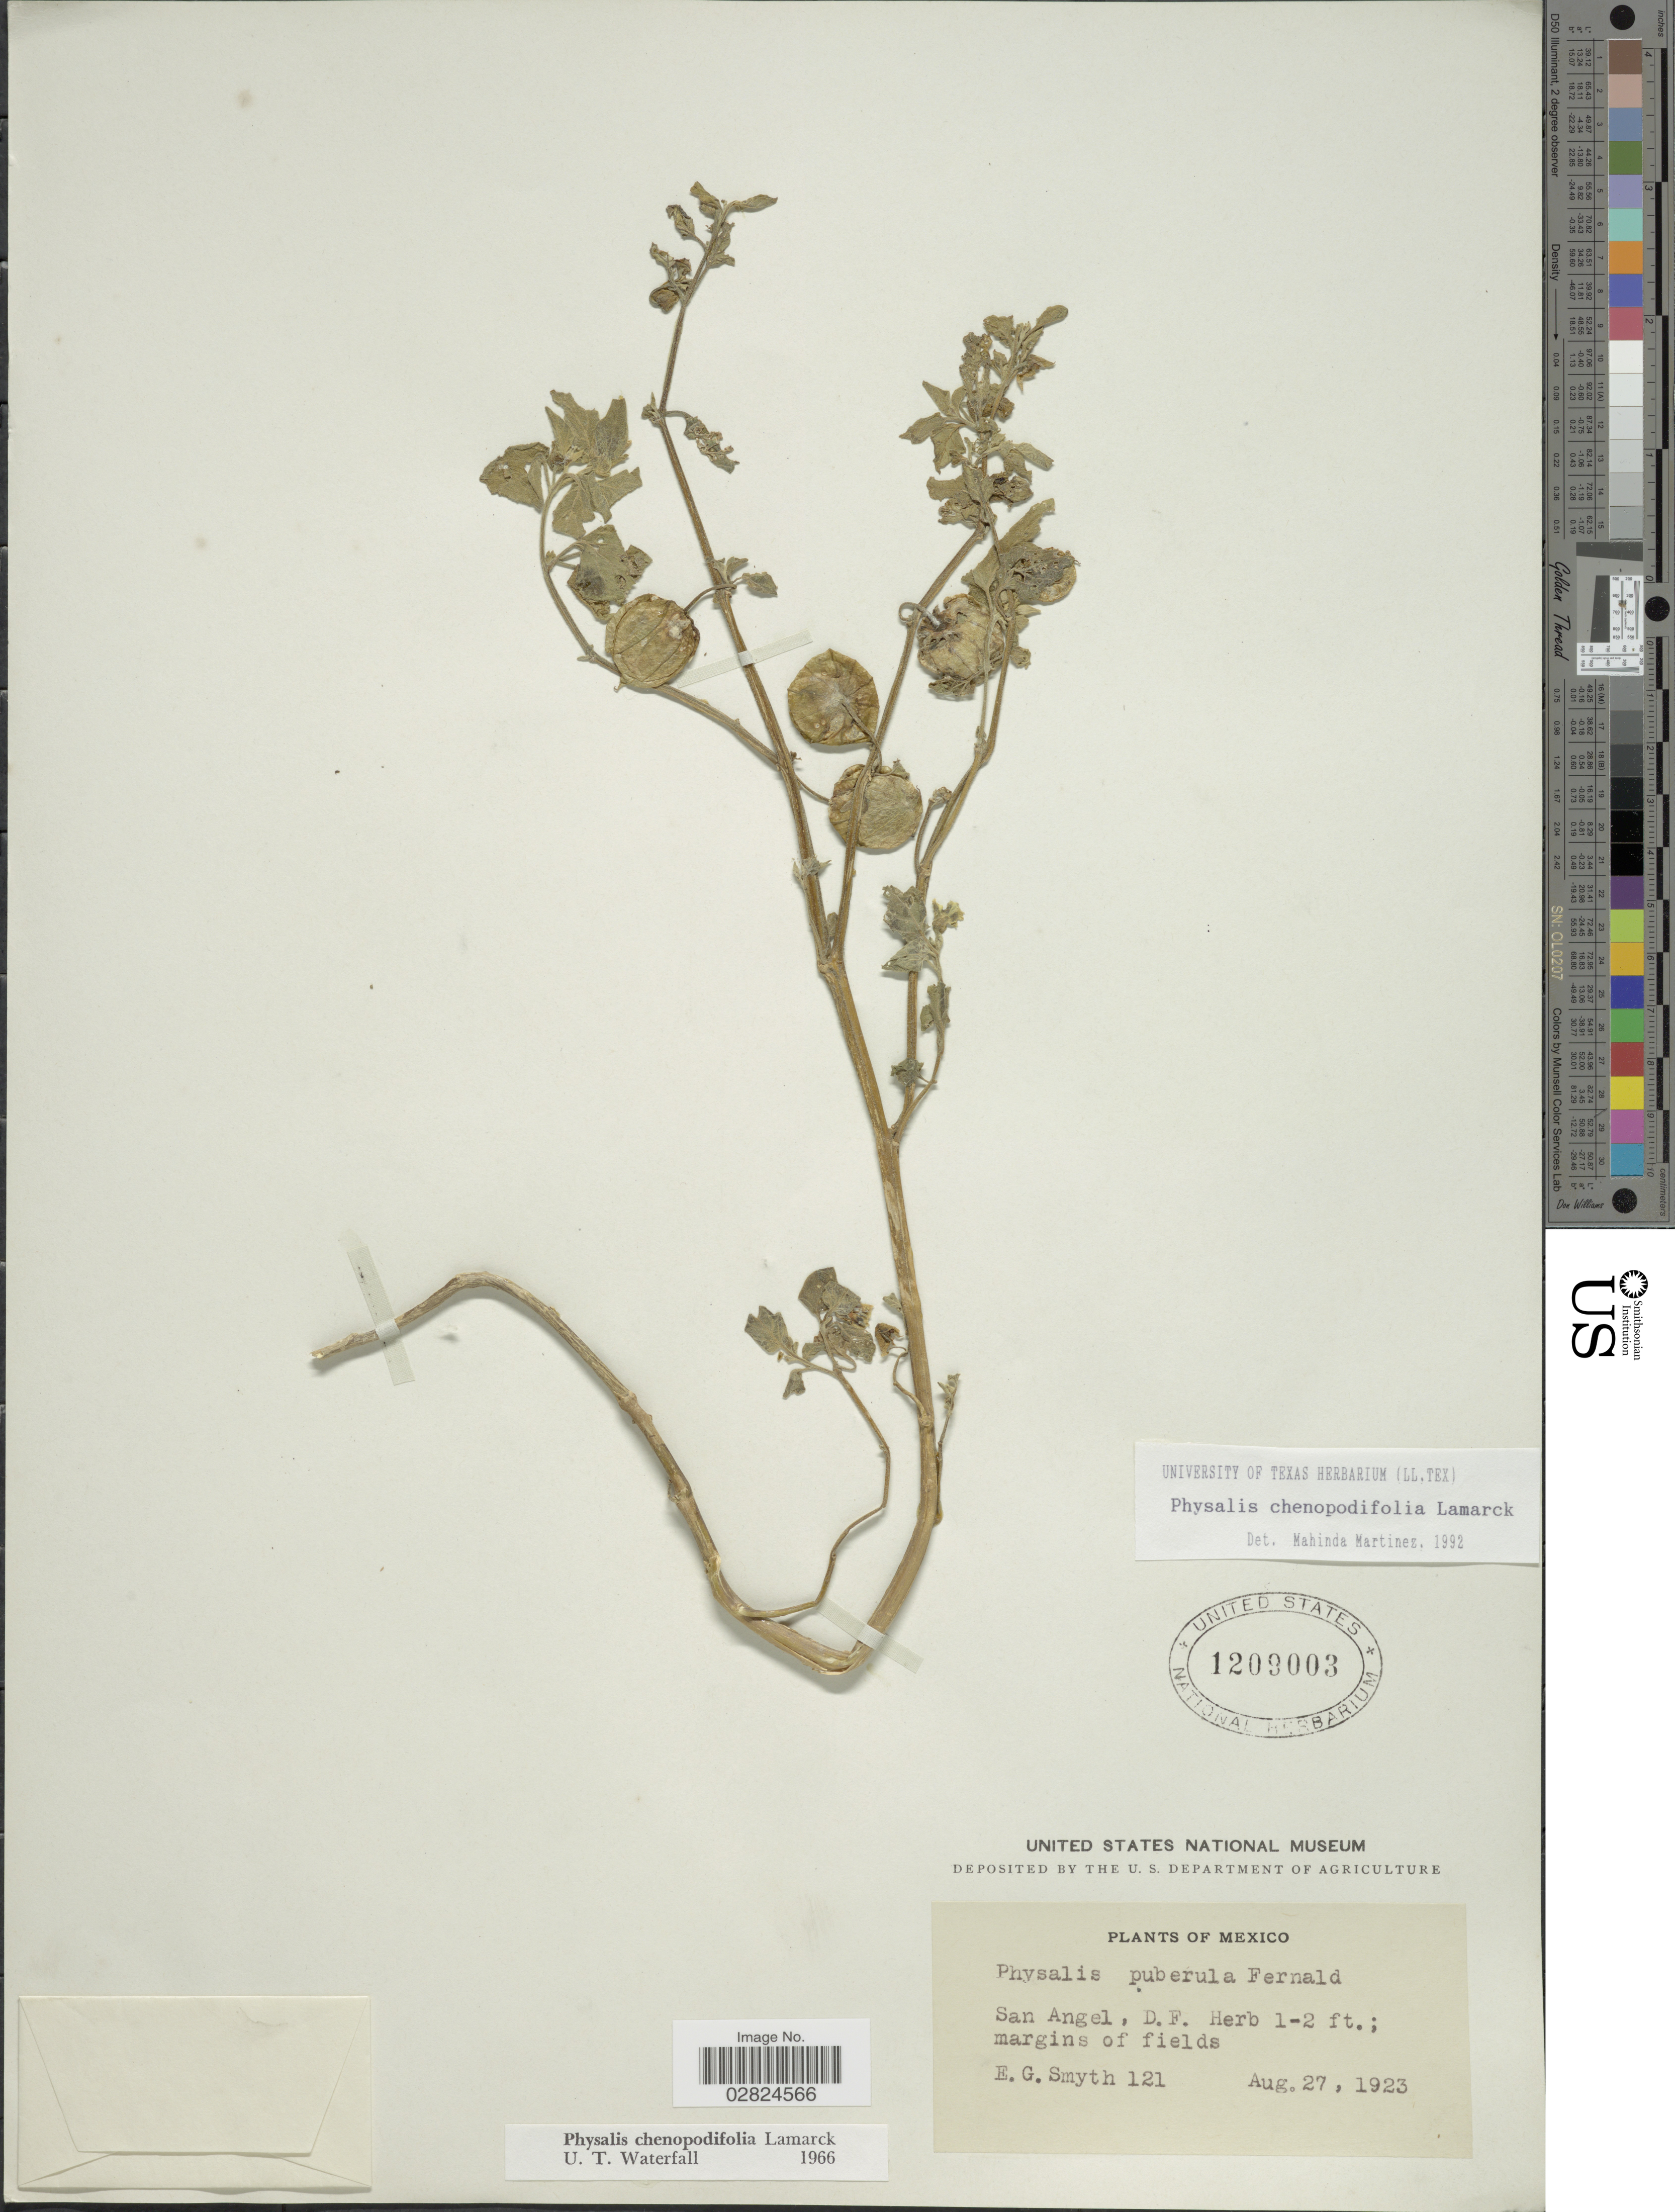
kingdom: Plantae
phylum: Tracheophyta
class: Magnoliopsida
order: Solanales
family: Solanaceae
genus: Physalis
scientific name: Physalis chenopodifolia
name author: Lam.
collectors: E. Smyth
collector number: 121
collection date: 1923-08-27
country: Mexico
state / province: Distrito Federal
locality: San Angel, D.F.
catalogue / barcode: US 1209003